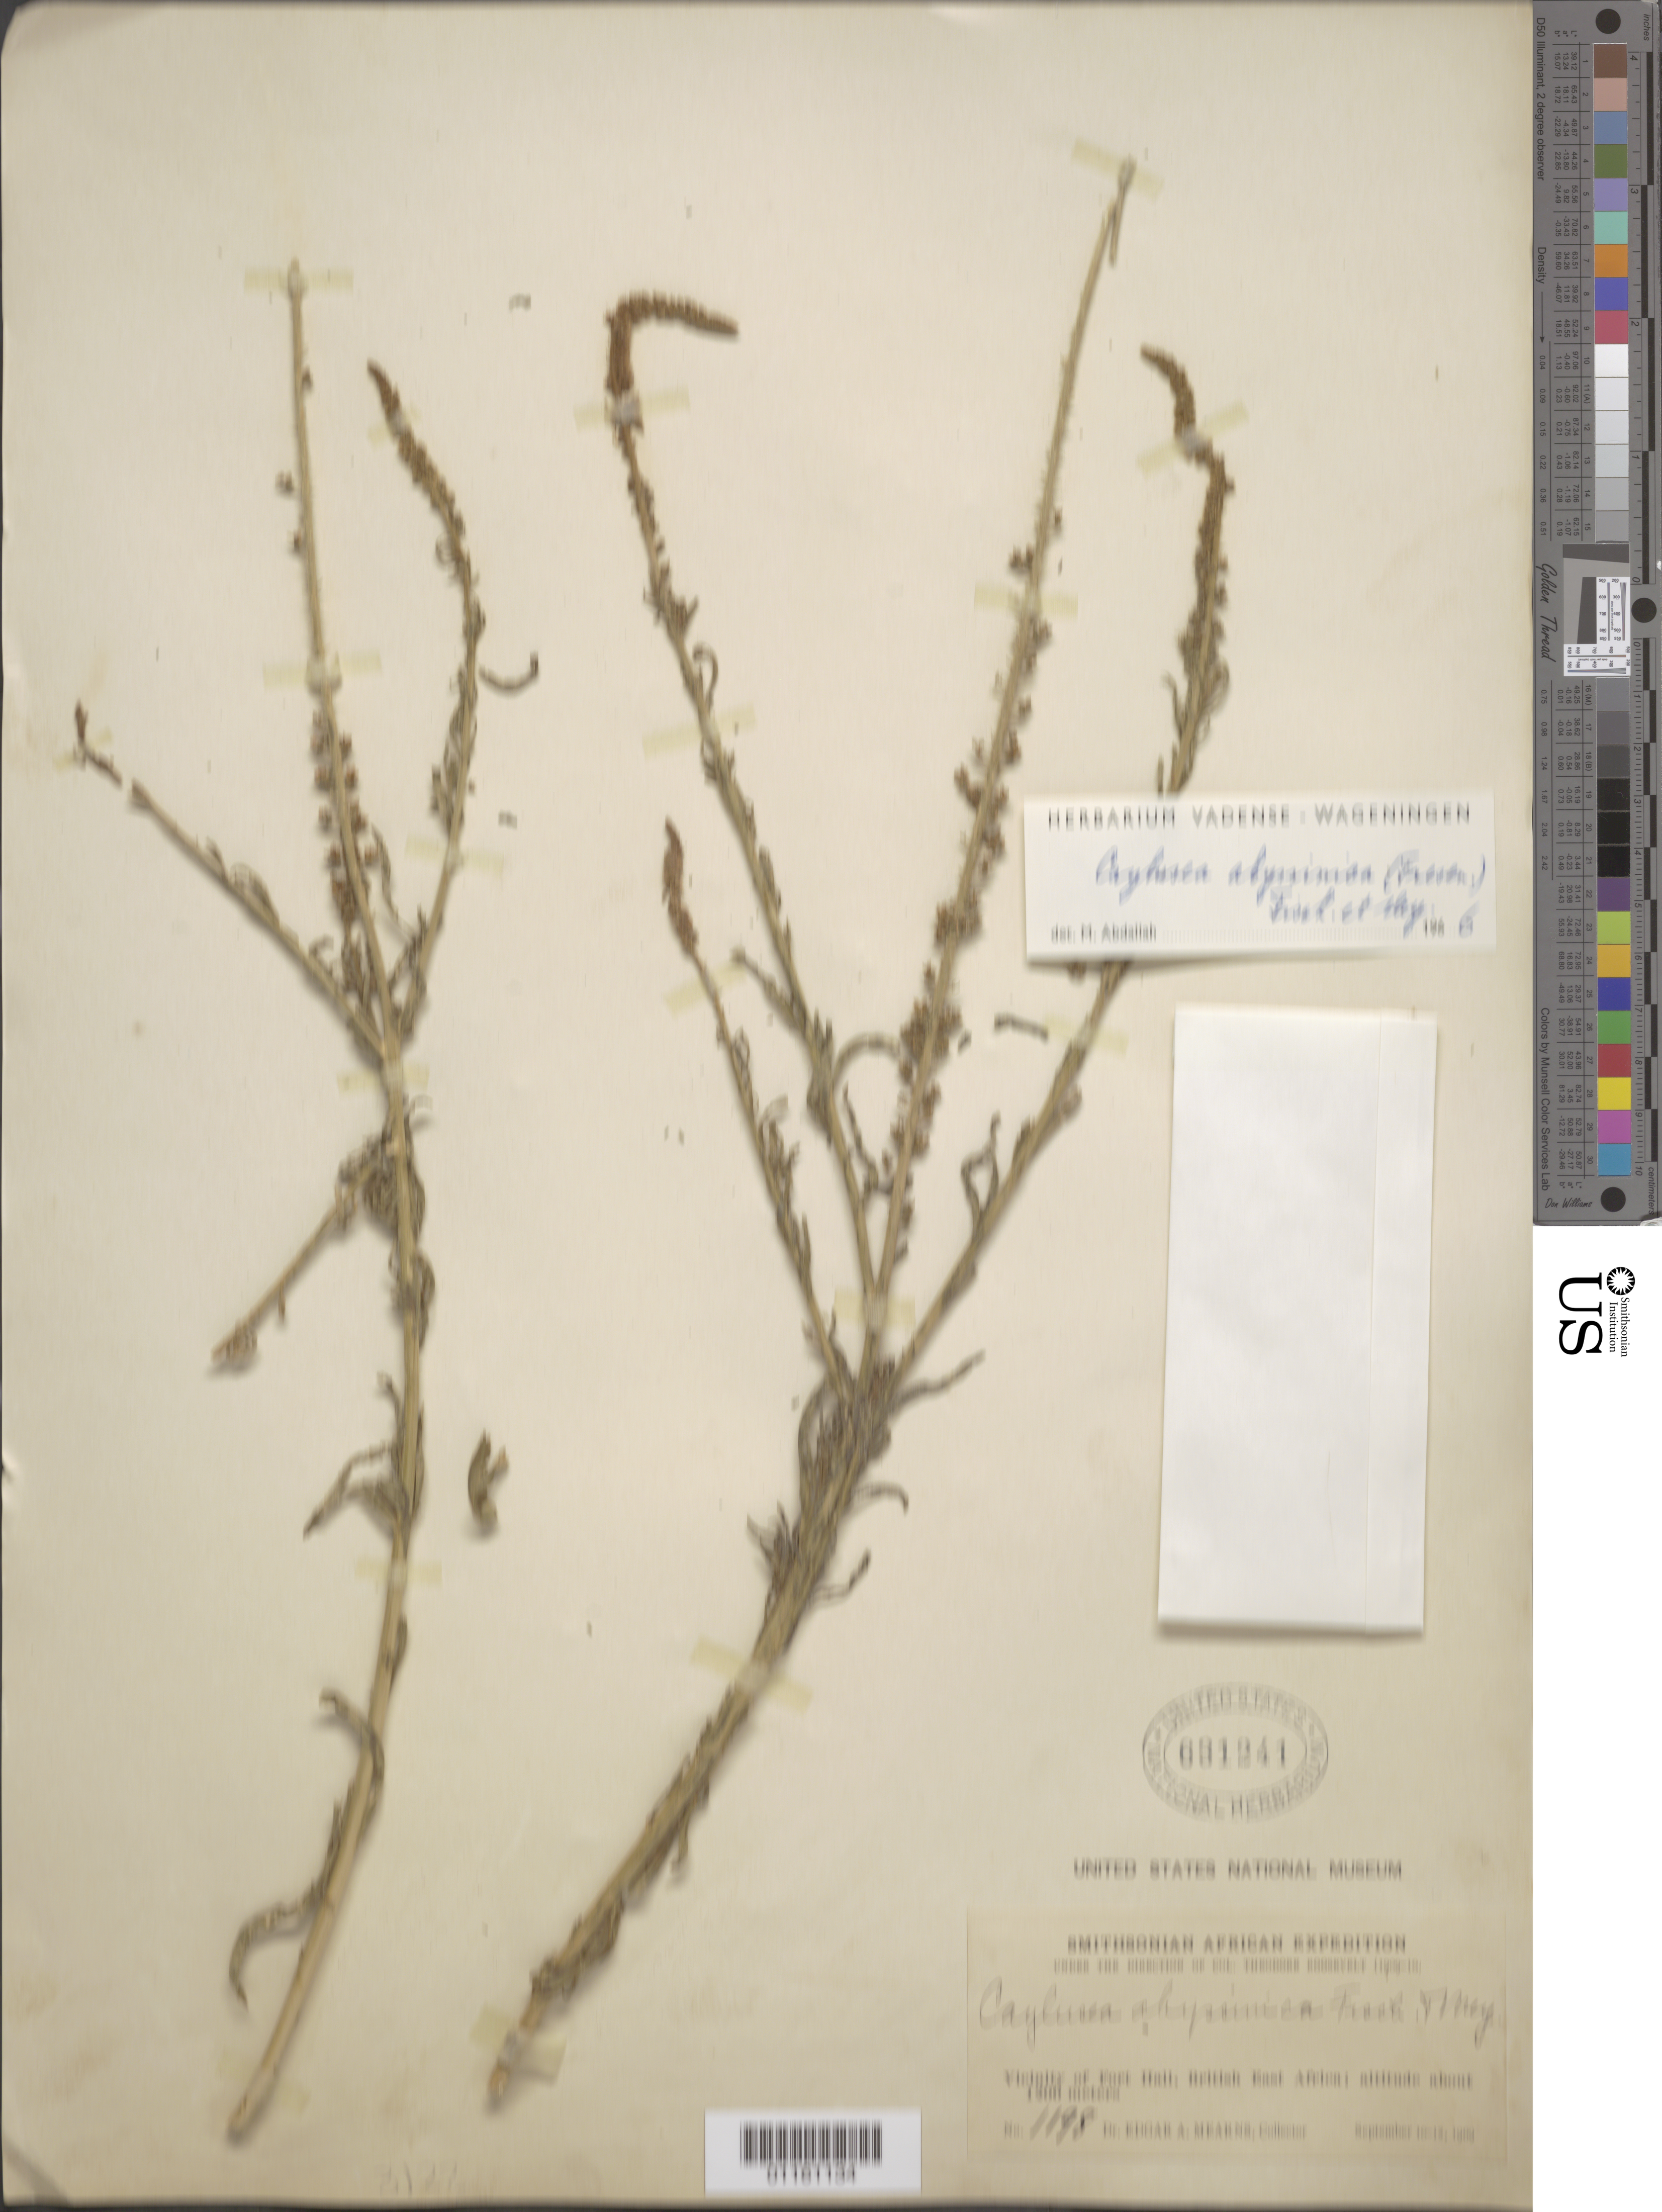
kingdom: Plantae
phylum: Tracheophyta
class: Magnoliopsida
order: Brassicales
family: Resedaceae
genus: Caylusea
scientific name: Caylusea abyssinica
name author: (Fresen.) Fisch. & C.A. Mey.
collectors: E. A. Mearns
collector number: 1198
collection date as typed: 10 Sep 1909 to 12 Sep 1909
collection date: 1909-09-10/1909-09-12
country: Kenya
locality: Vicinity of Fort Hall.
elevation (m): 1200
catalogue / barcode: US 631241